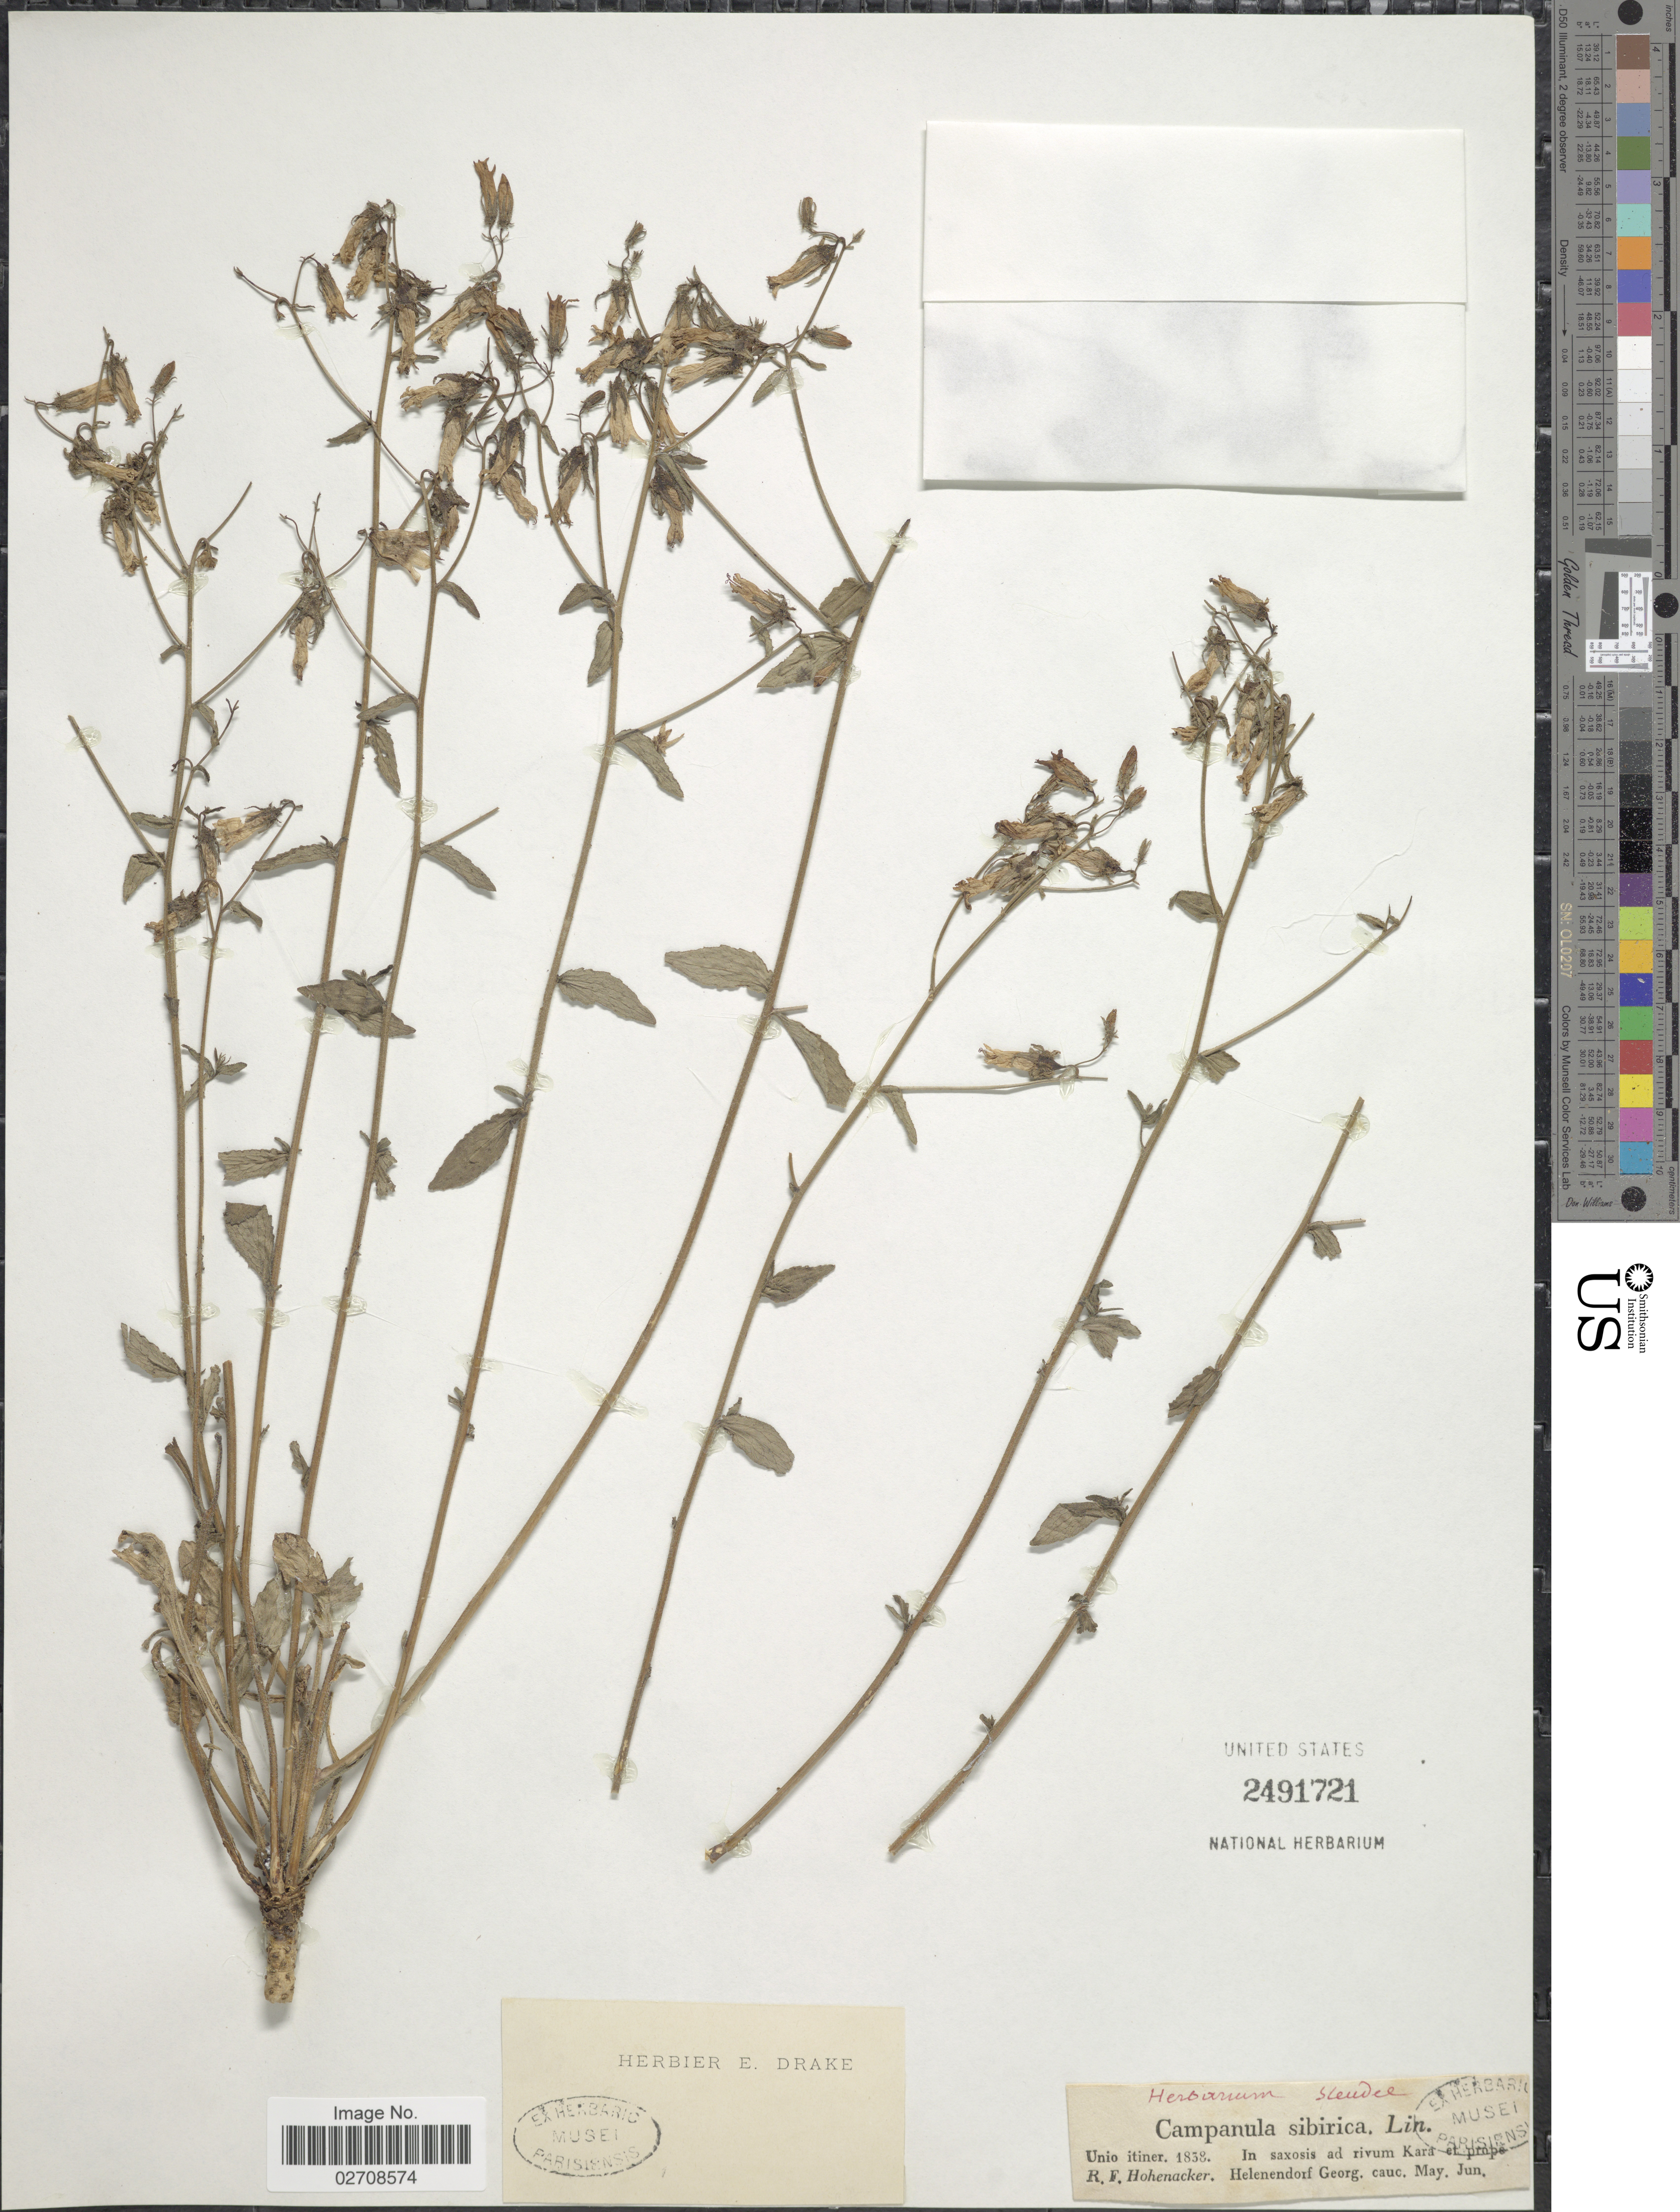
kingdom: Plantae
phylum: Tracheophyta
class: Magnoliopsida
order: Asterales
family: Campanulaceae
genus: Campanula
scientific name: Campanula sibirica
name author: L.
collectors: R. F. Hohenacker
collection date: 1838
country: Azerbaijan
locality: Unio itiner, In saxosis ad rivum Kara et prope Helenendorf Georg. Cau.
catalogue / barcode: US 2491721